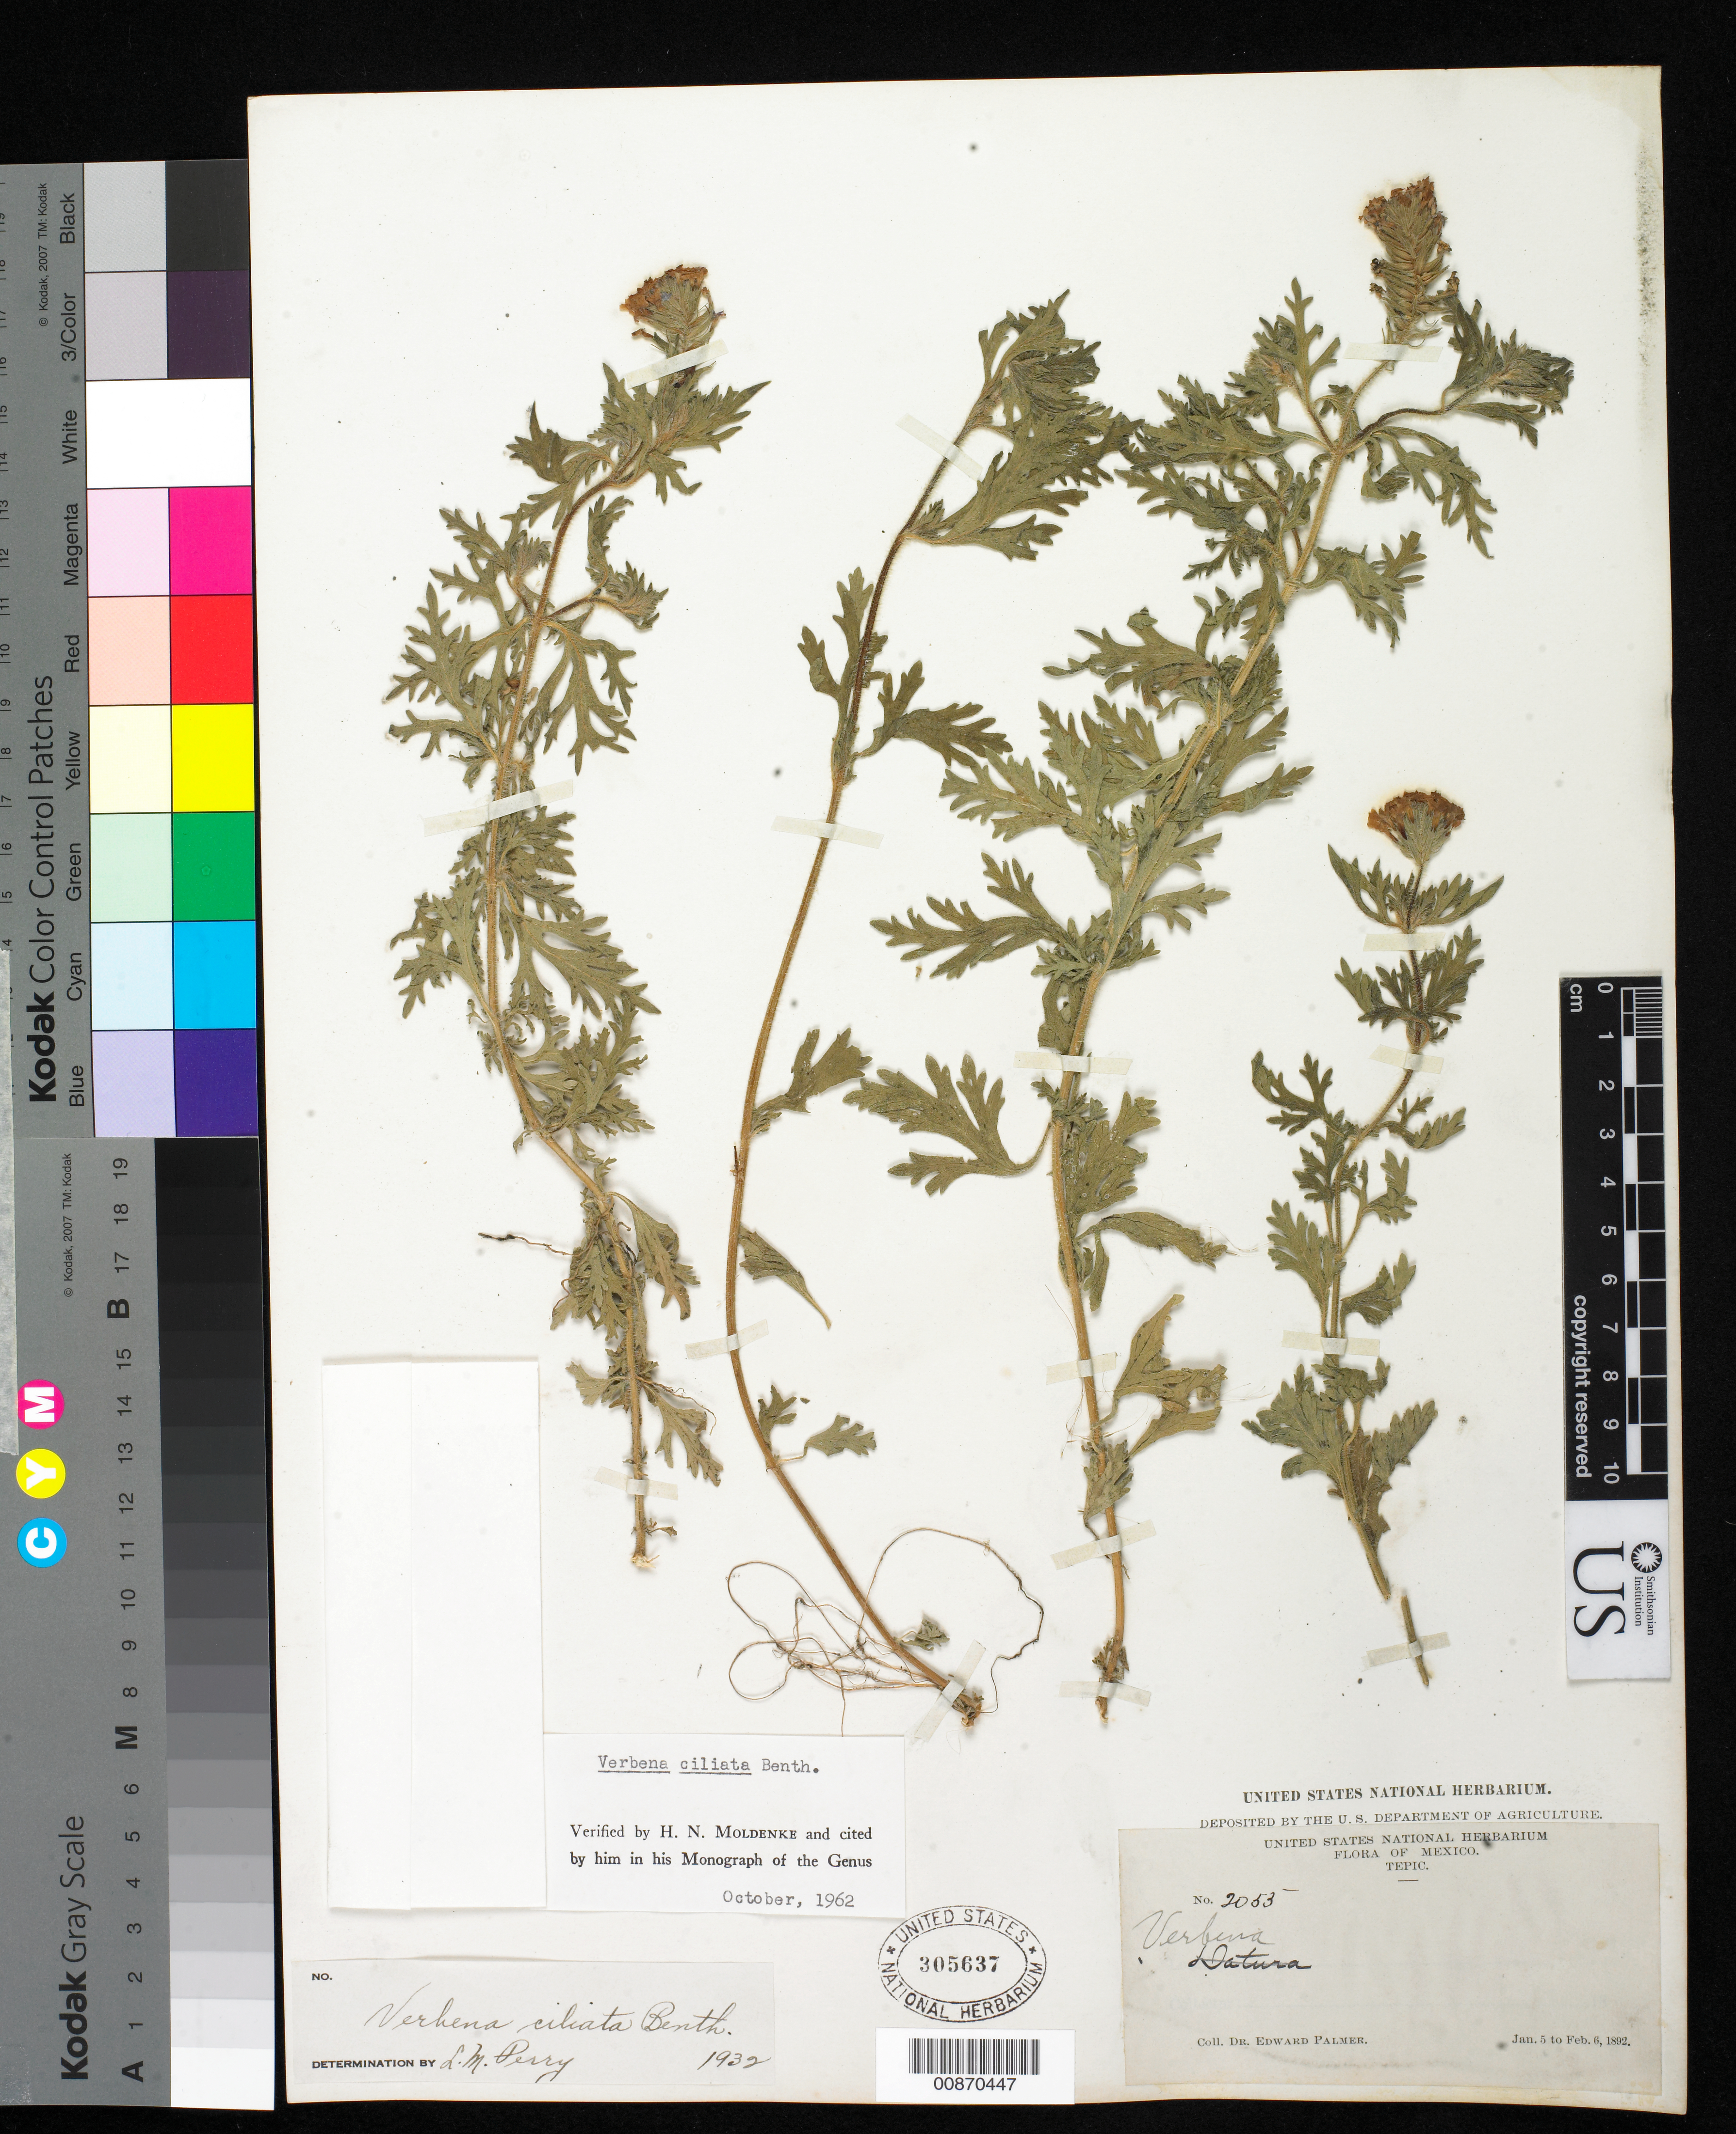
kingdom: Plantae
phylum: Tracheophyta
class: Magnoliopsida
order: Lamiales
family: Verbenaceae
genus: Verbena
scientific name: Verbena ciliata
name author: Benth.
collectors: E. Palmer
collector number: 2035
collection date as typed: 05 Jan 1892 to 06 Feb 1892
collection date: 1892-01-05/1892-02-06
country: Mexico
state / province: Nayarit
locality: Tepic, Nayarit.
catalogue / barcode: US 305637